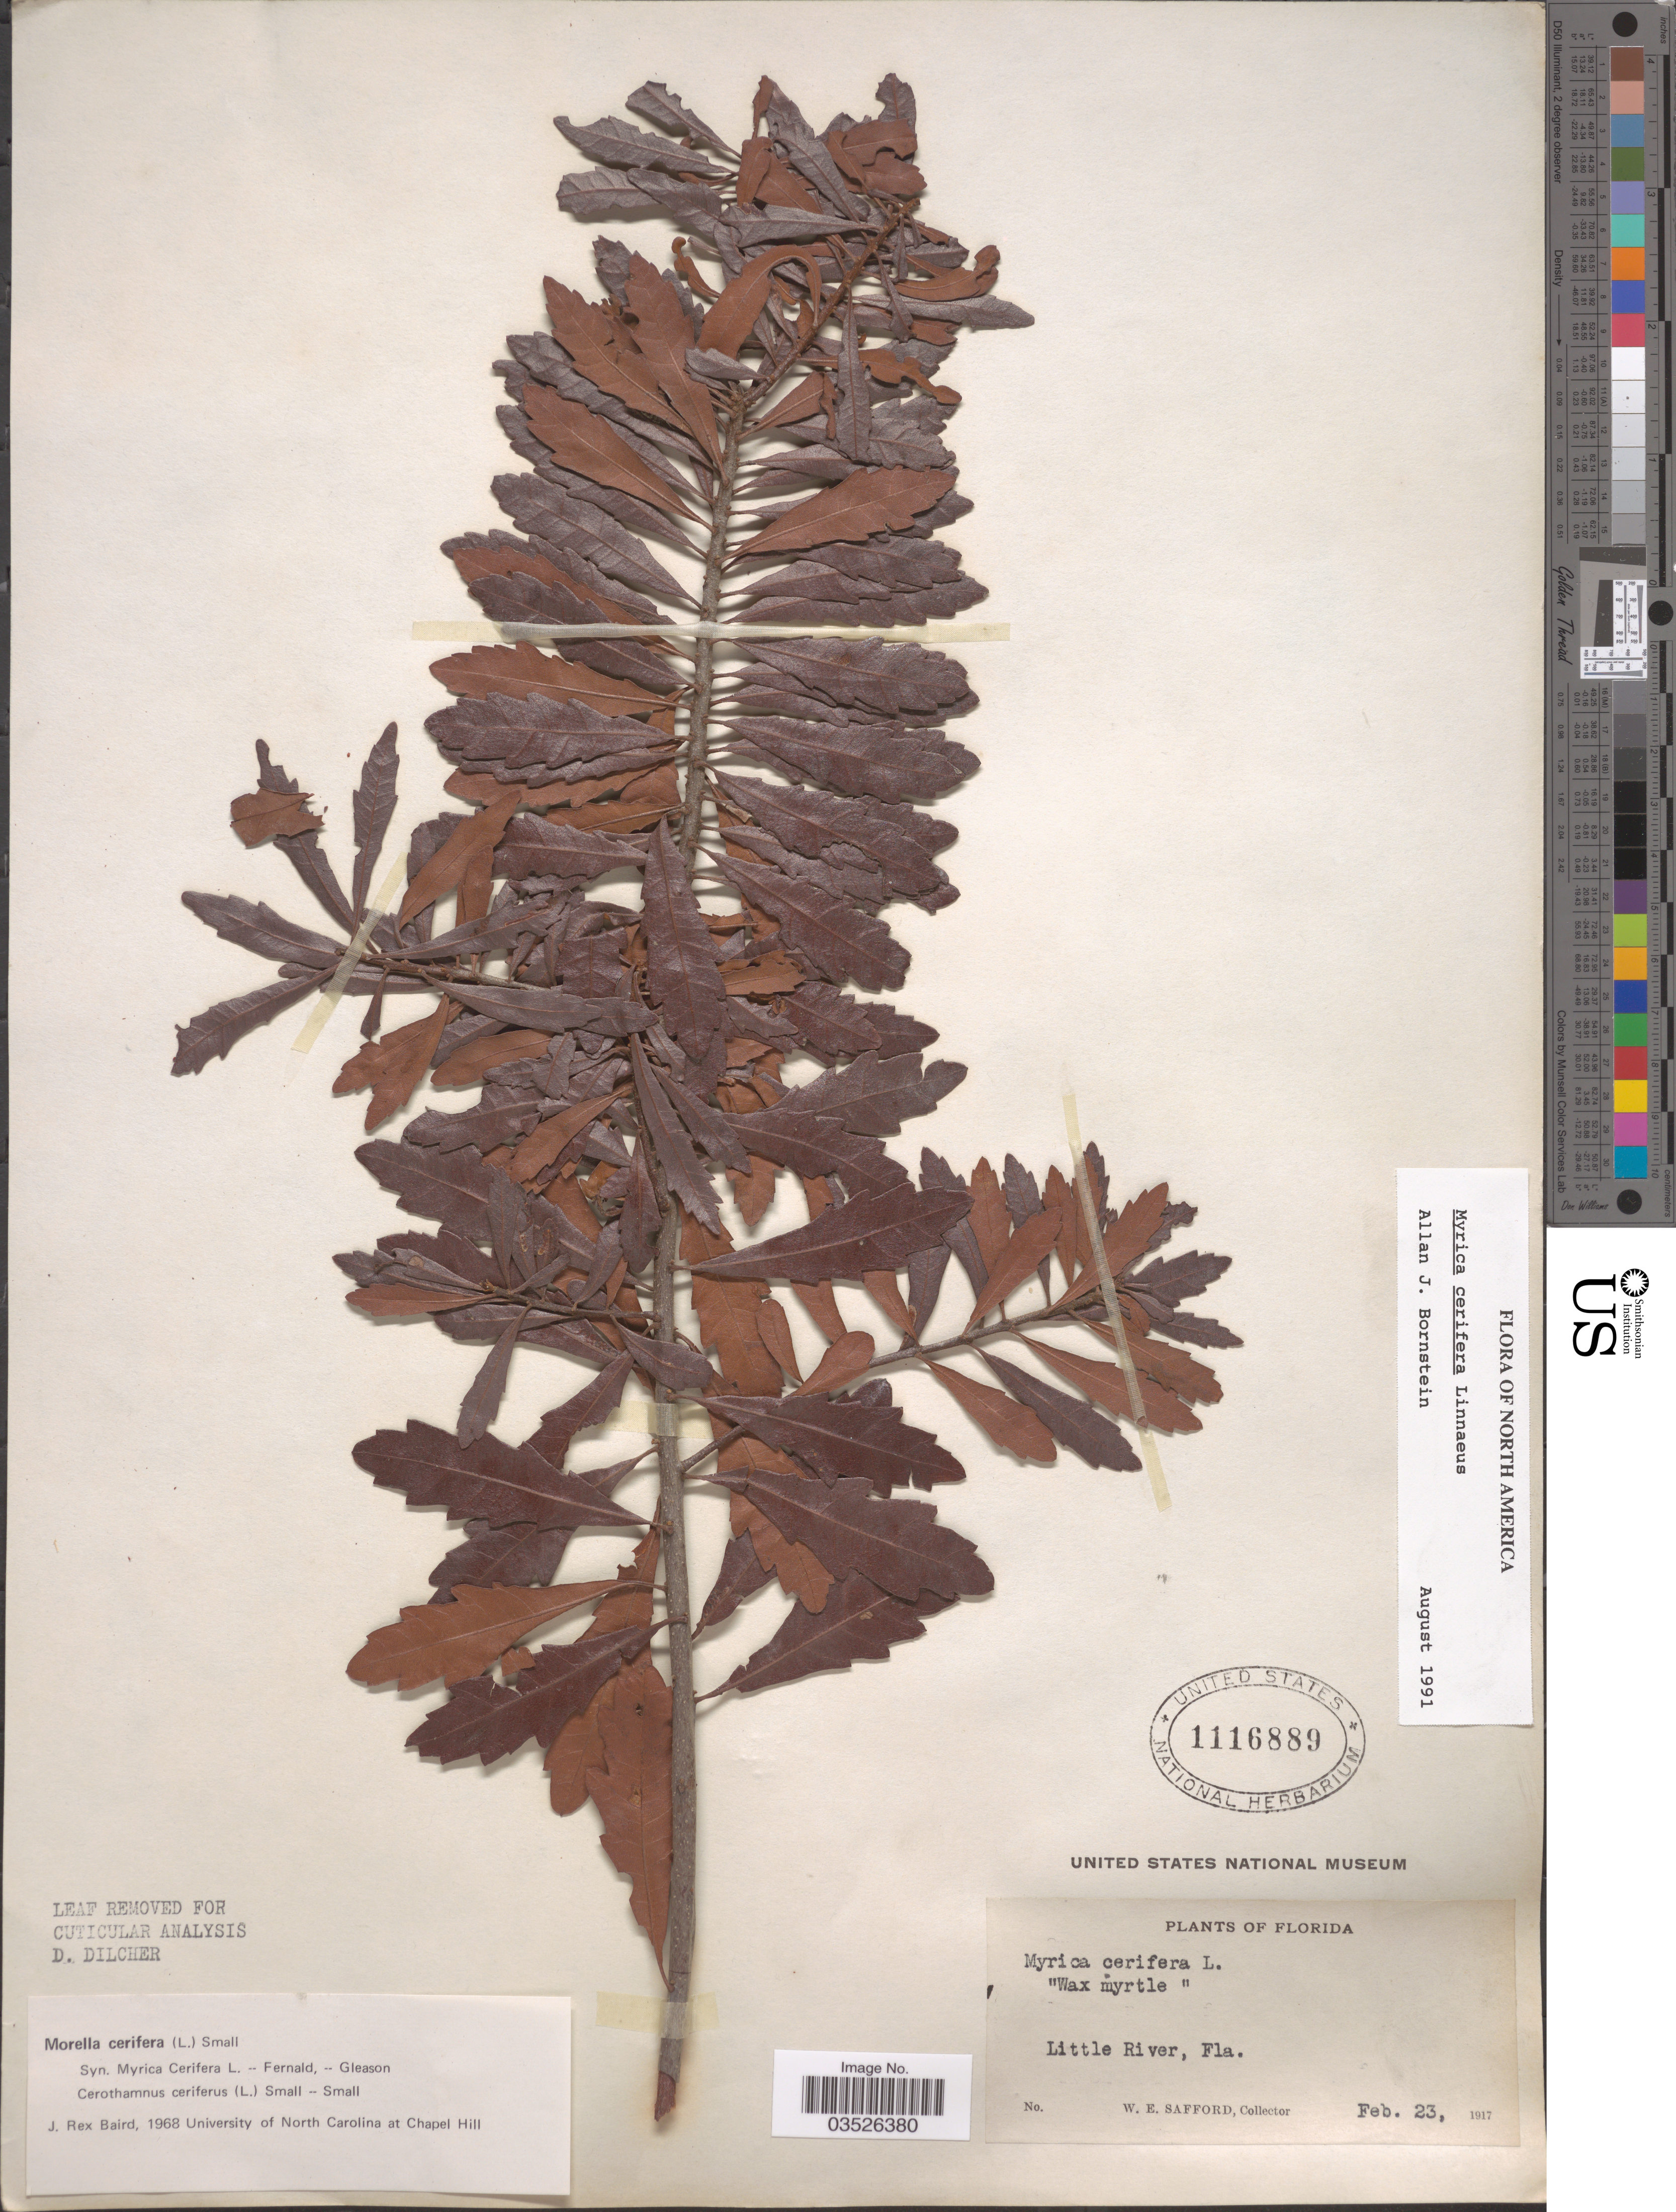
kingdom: Plantae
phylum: Tracheophyta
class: Magnoliopsida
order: Fagales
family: Myricaceae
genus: Morella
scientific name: Morella cerifera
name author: (L.) Small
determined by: Baird, James Rex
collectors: W. E. Safford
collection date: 1917-02-23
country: United States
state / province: Florida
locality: Little River.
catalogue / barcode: US 1116889